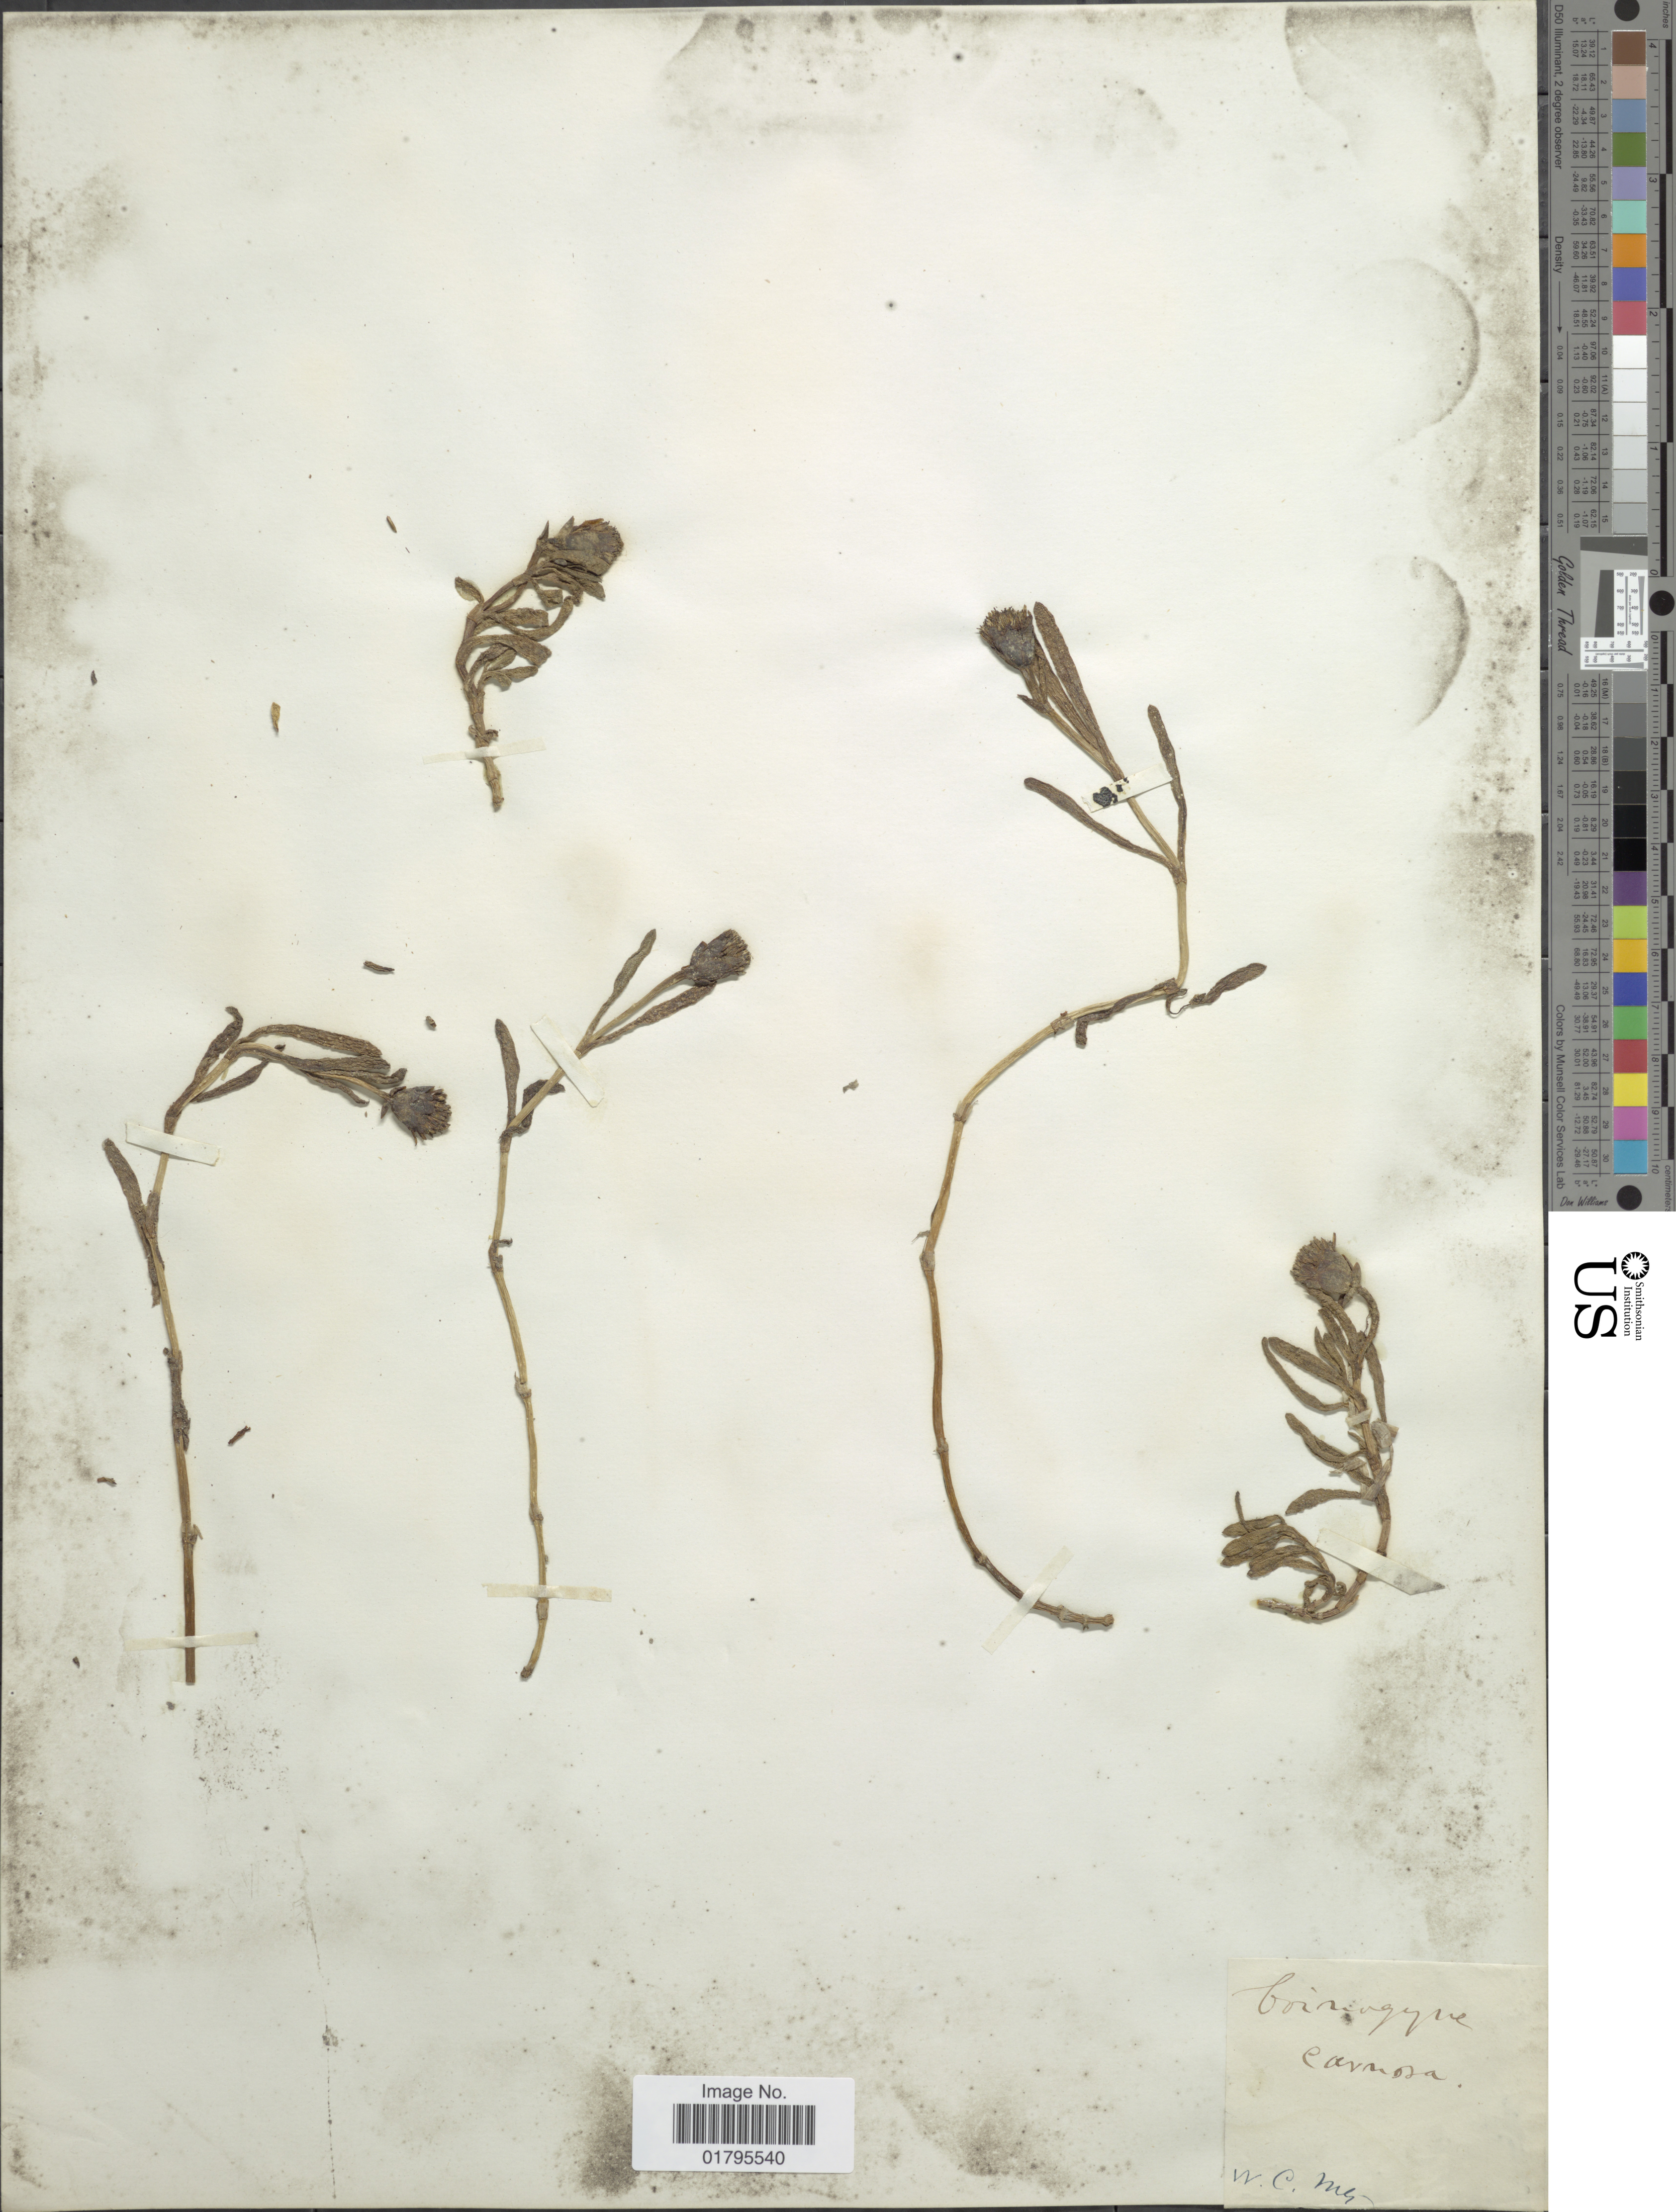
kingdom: Plantae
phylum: Tracheophyta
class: Magnoliopsida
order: Asterales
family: Asteraceae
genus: Jaumea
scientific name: Jaumea carnosa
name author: (Less.) A. Gray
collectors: W. C.